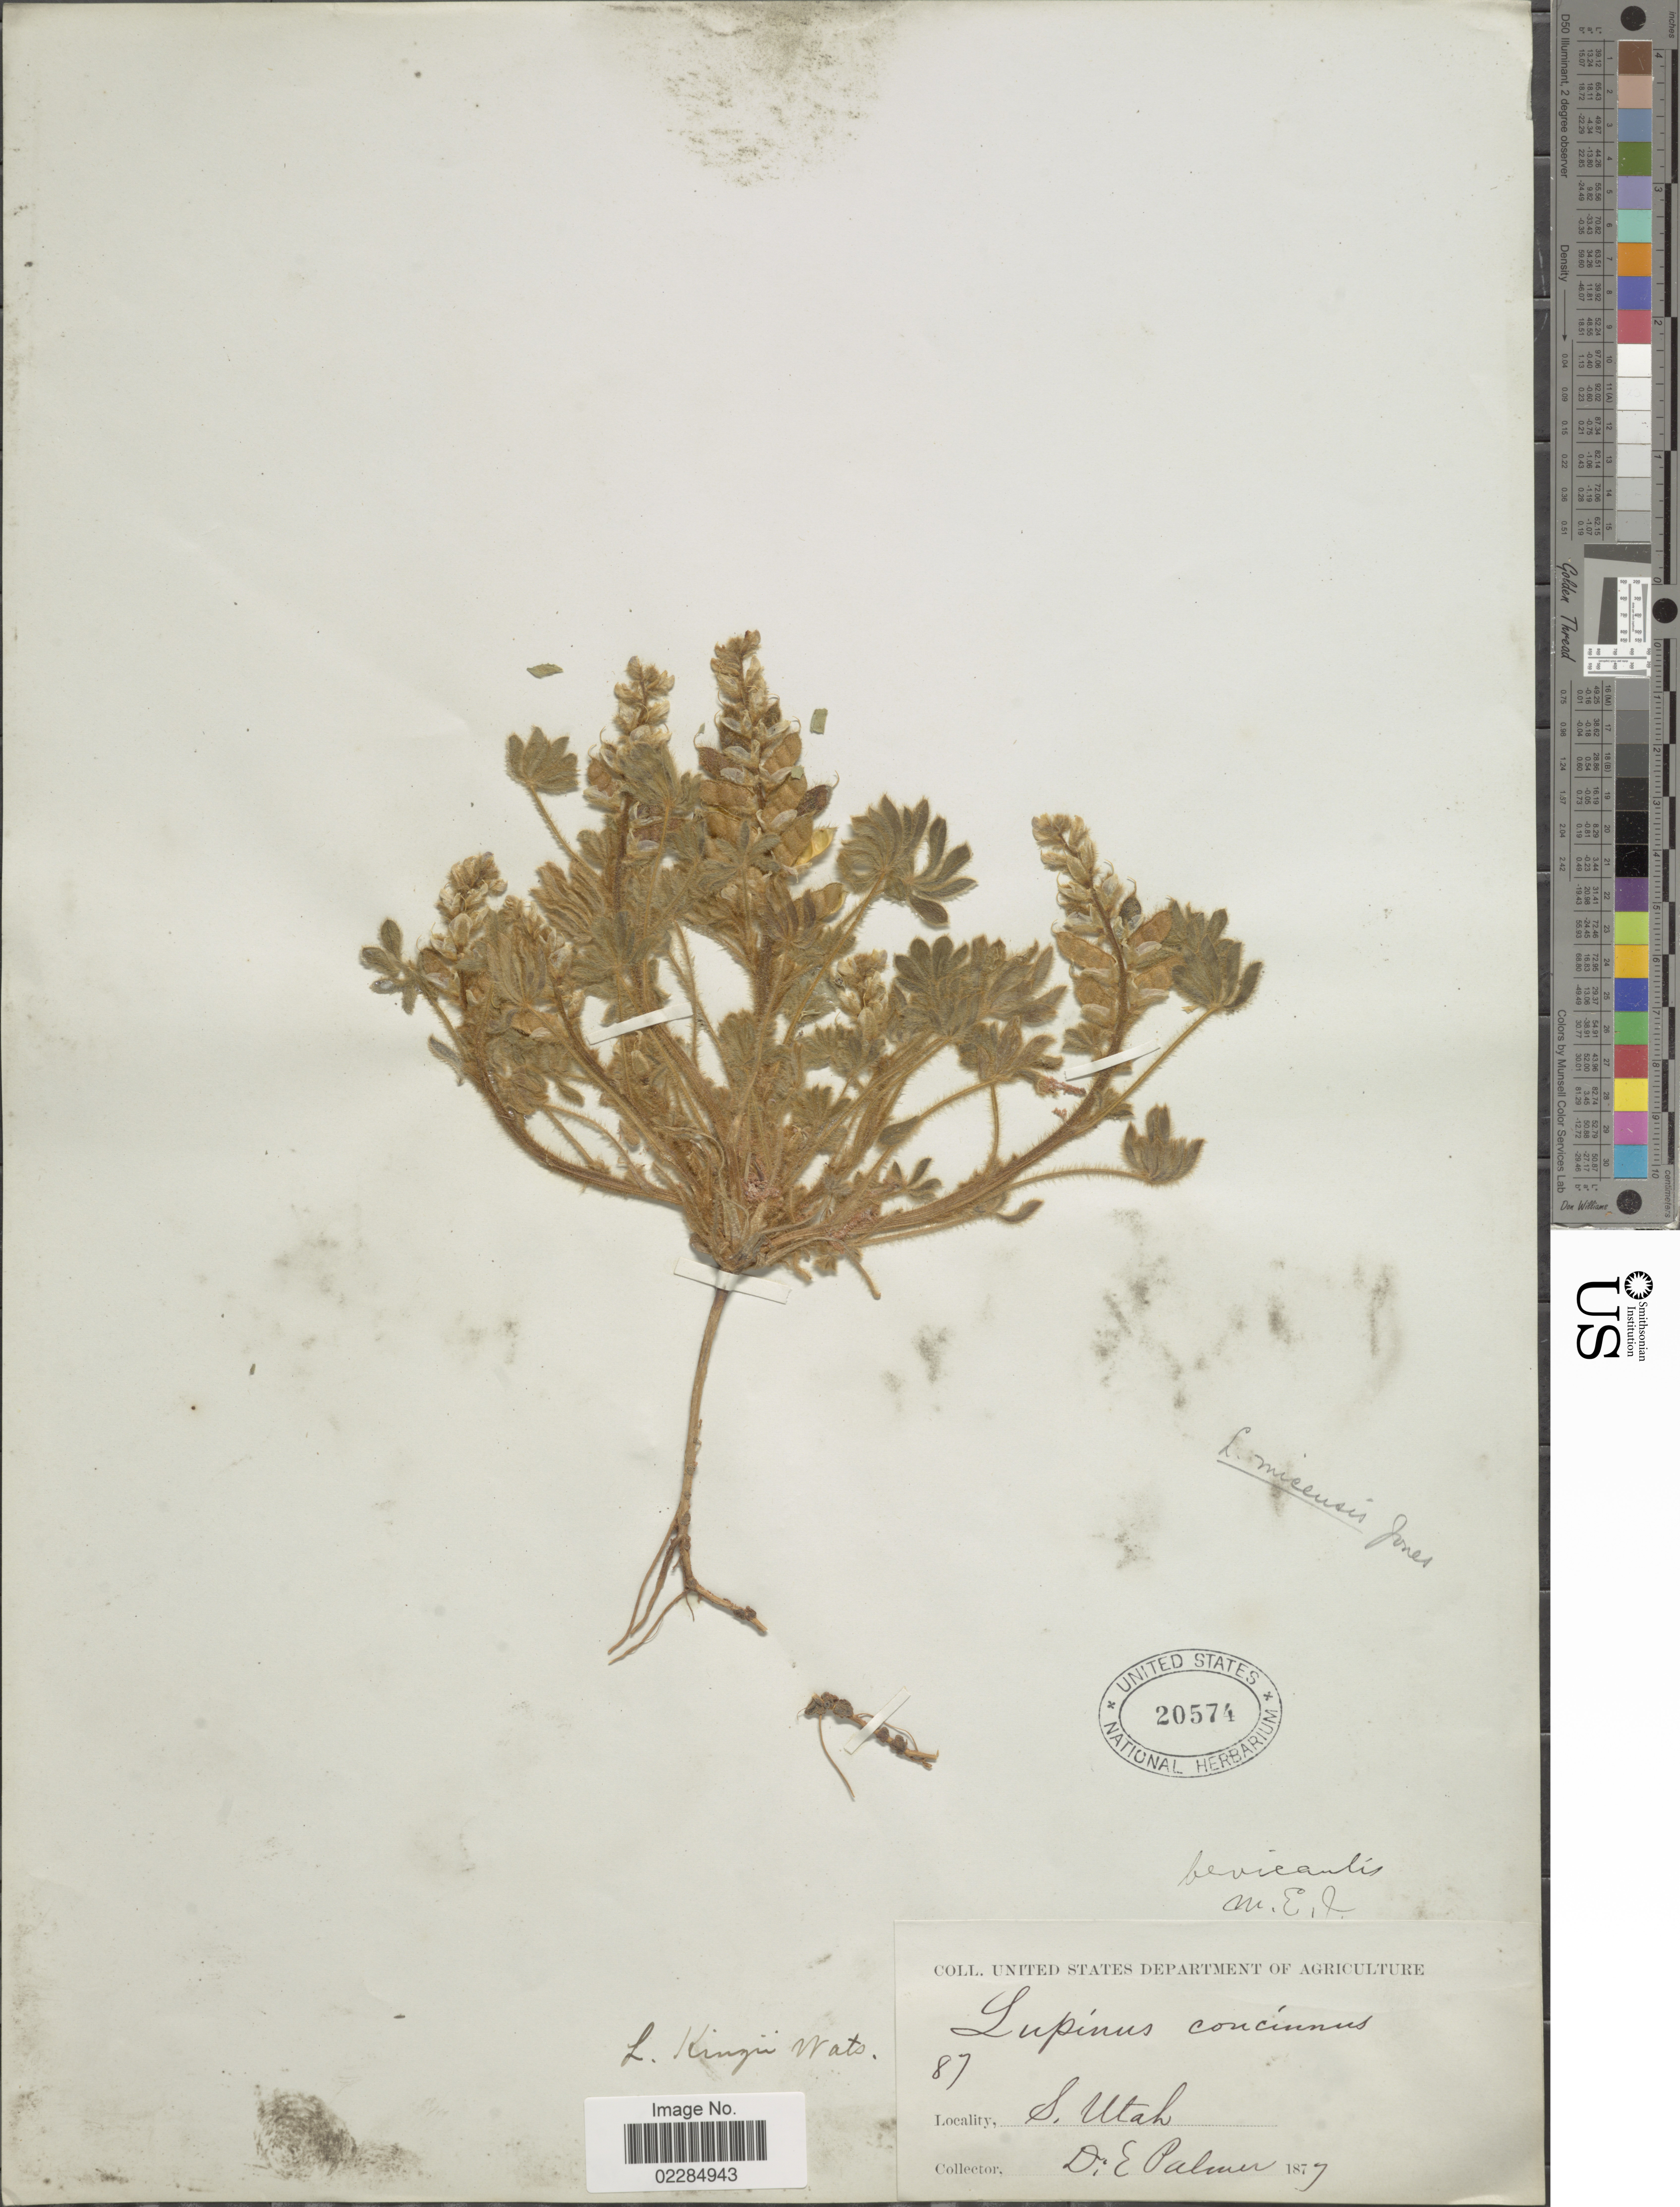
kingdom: Plantae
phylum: Tracheophyta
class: Magnoliopsida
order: Fabales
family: Fabaceae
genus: Lupinus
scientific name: Lupinus concinnus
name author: J. Agardh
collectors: D. E. Palmer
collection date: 1879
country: United States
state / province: Utah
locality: S. Utah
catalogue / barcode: US 20574